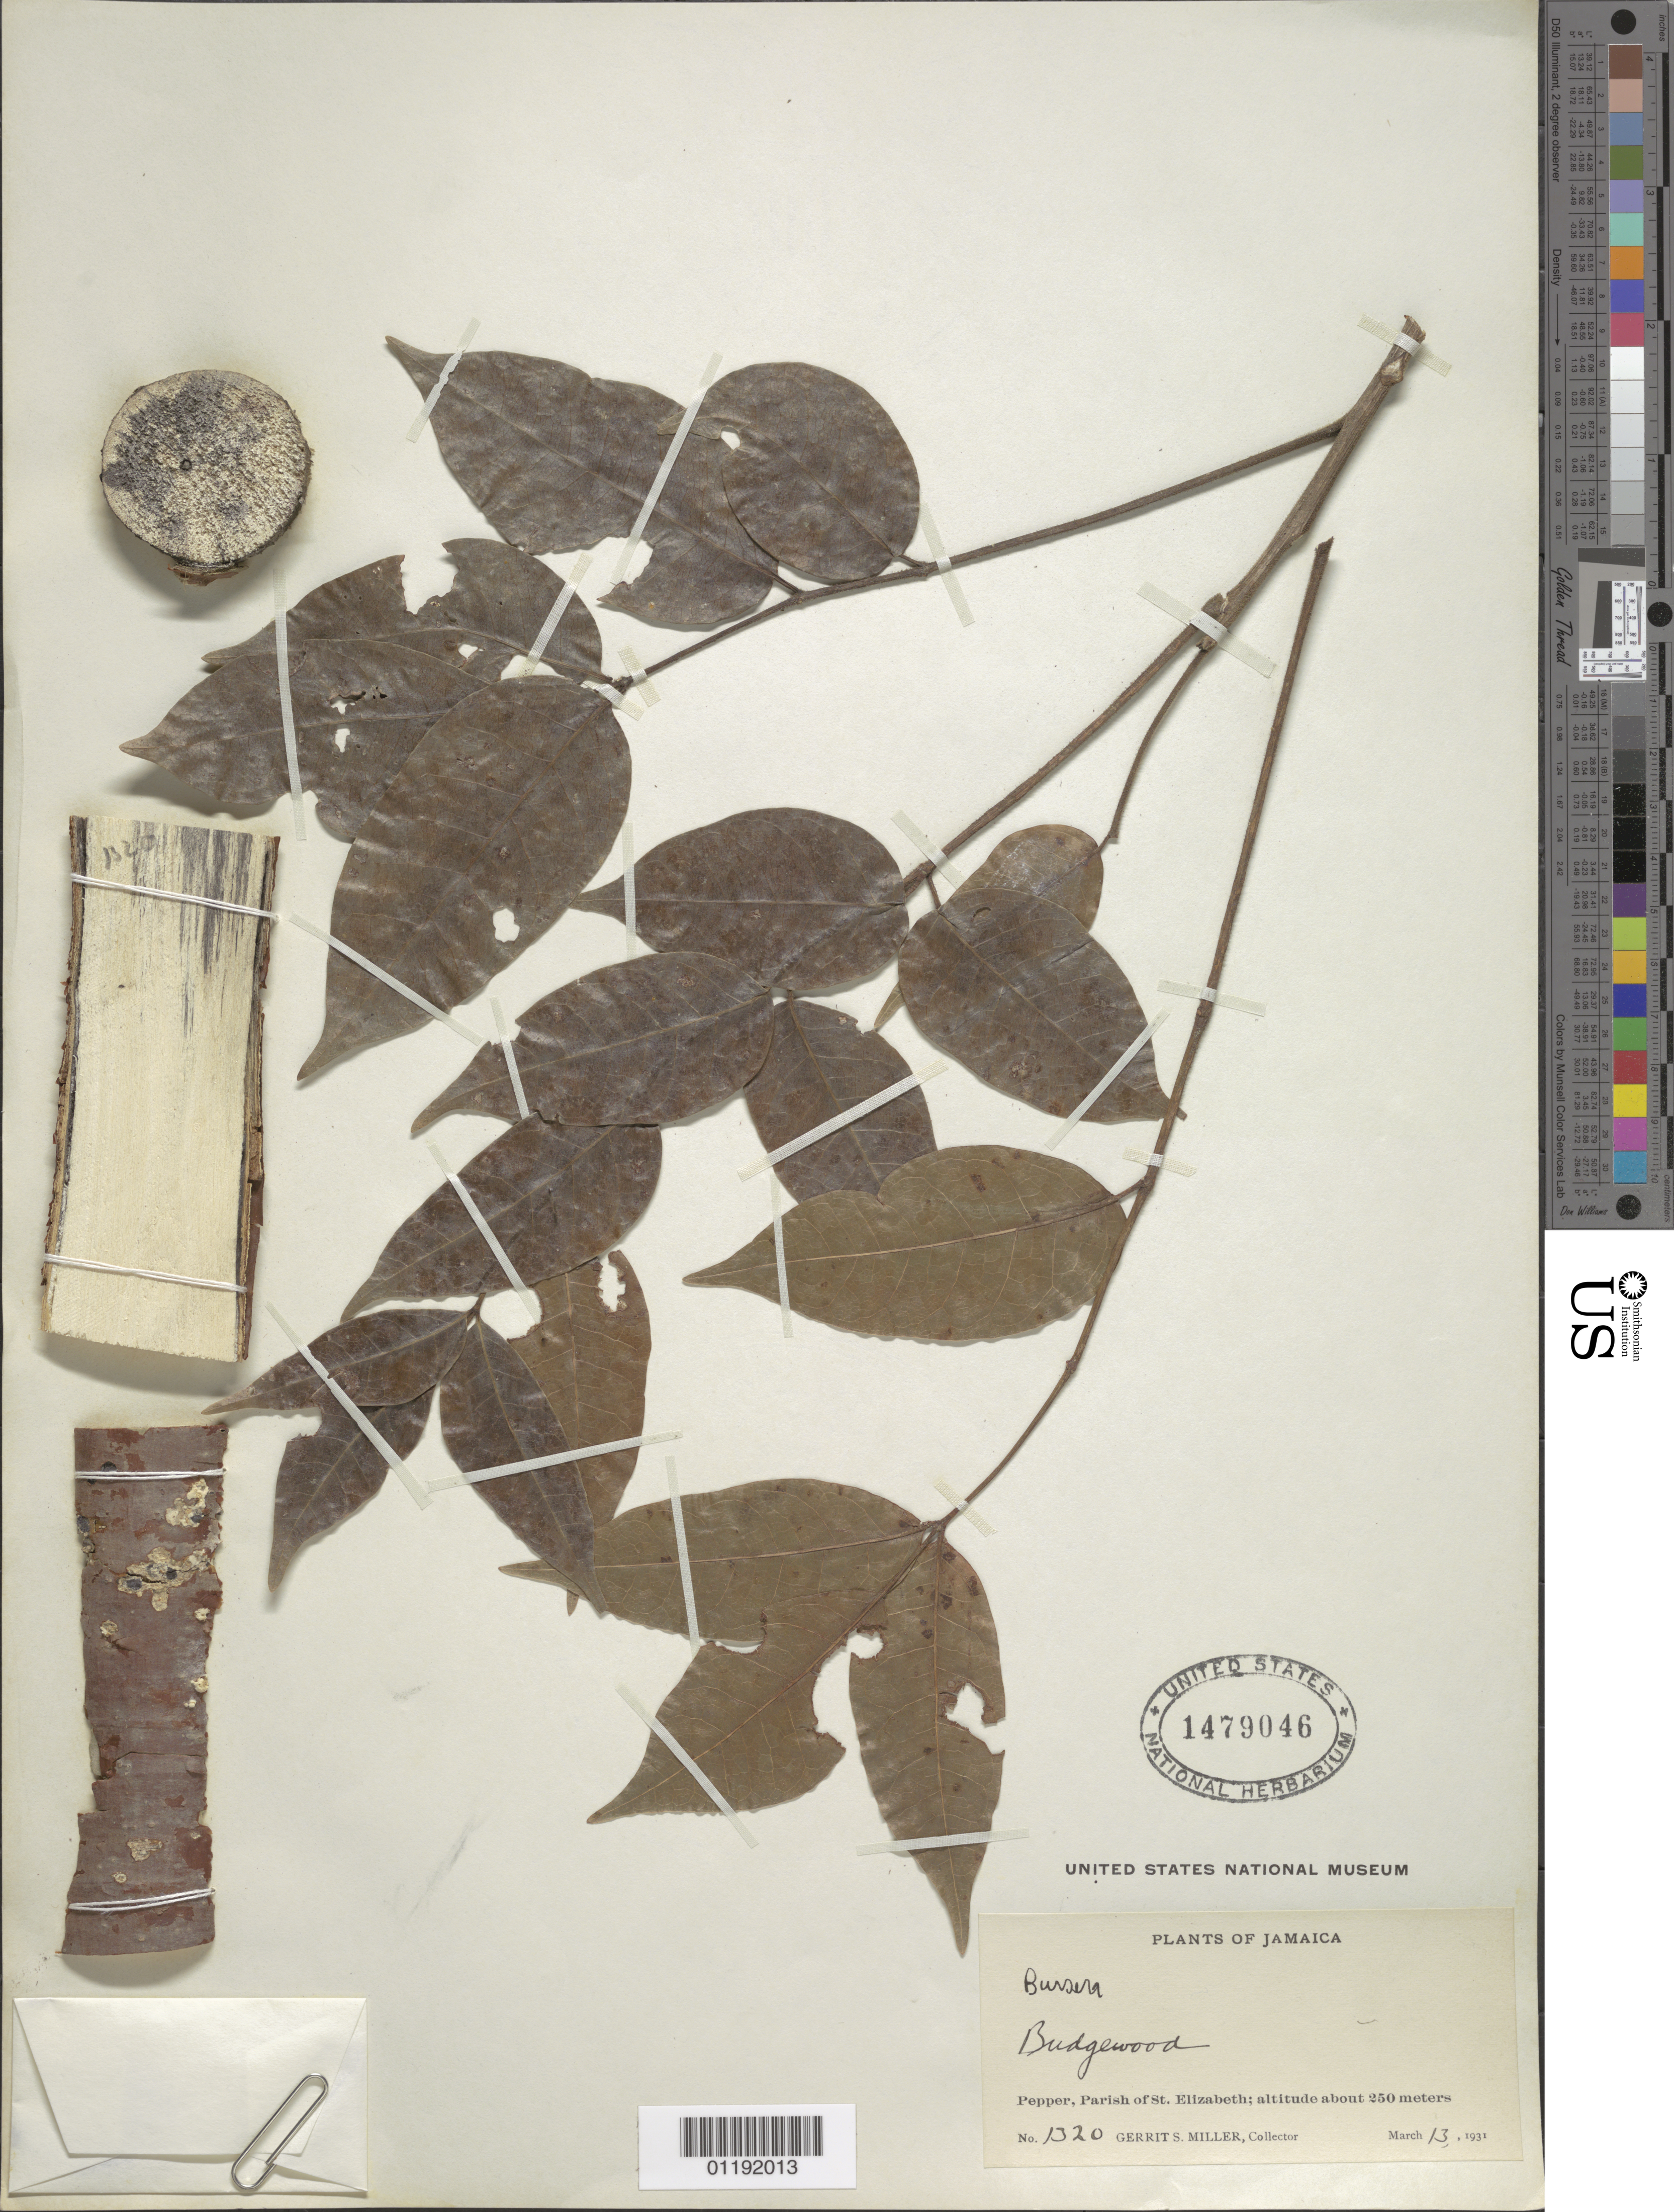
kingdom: Plantae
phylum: Tracheophyta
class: Magnoliopsida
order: Sapindales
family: Burseraceae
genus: Bursera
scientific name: Bursera sp.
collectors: G. S. Miller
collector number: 1320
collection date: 1931-03-13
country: Jamaica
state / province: Saint Elizabeth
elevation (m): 250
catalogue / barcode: US 1479046